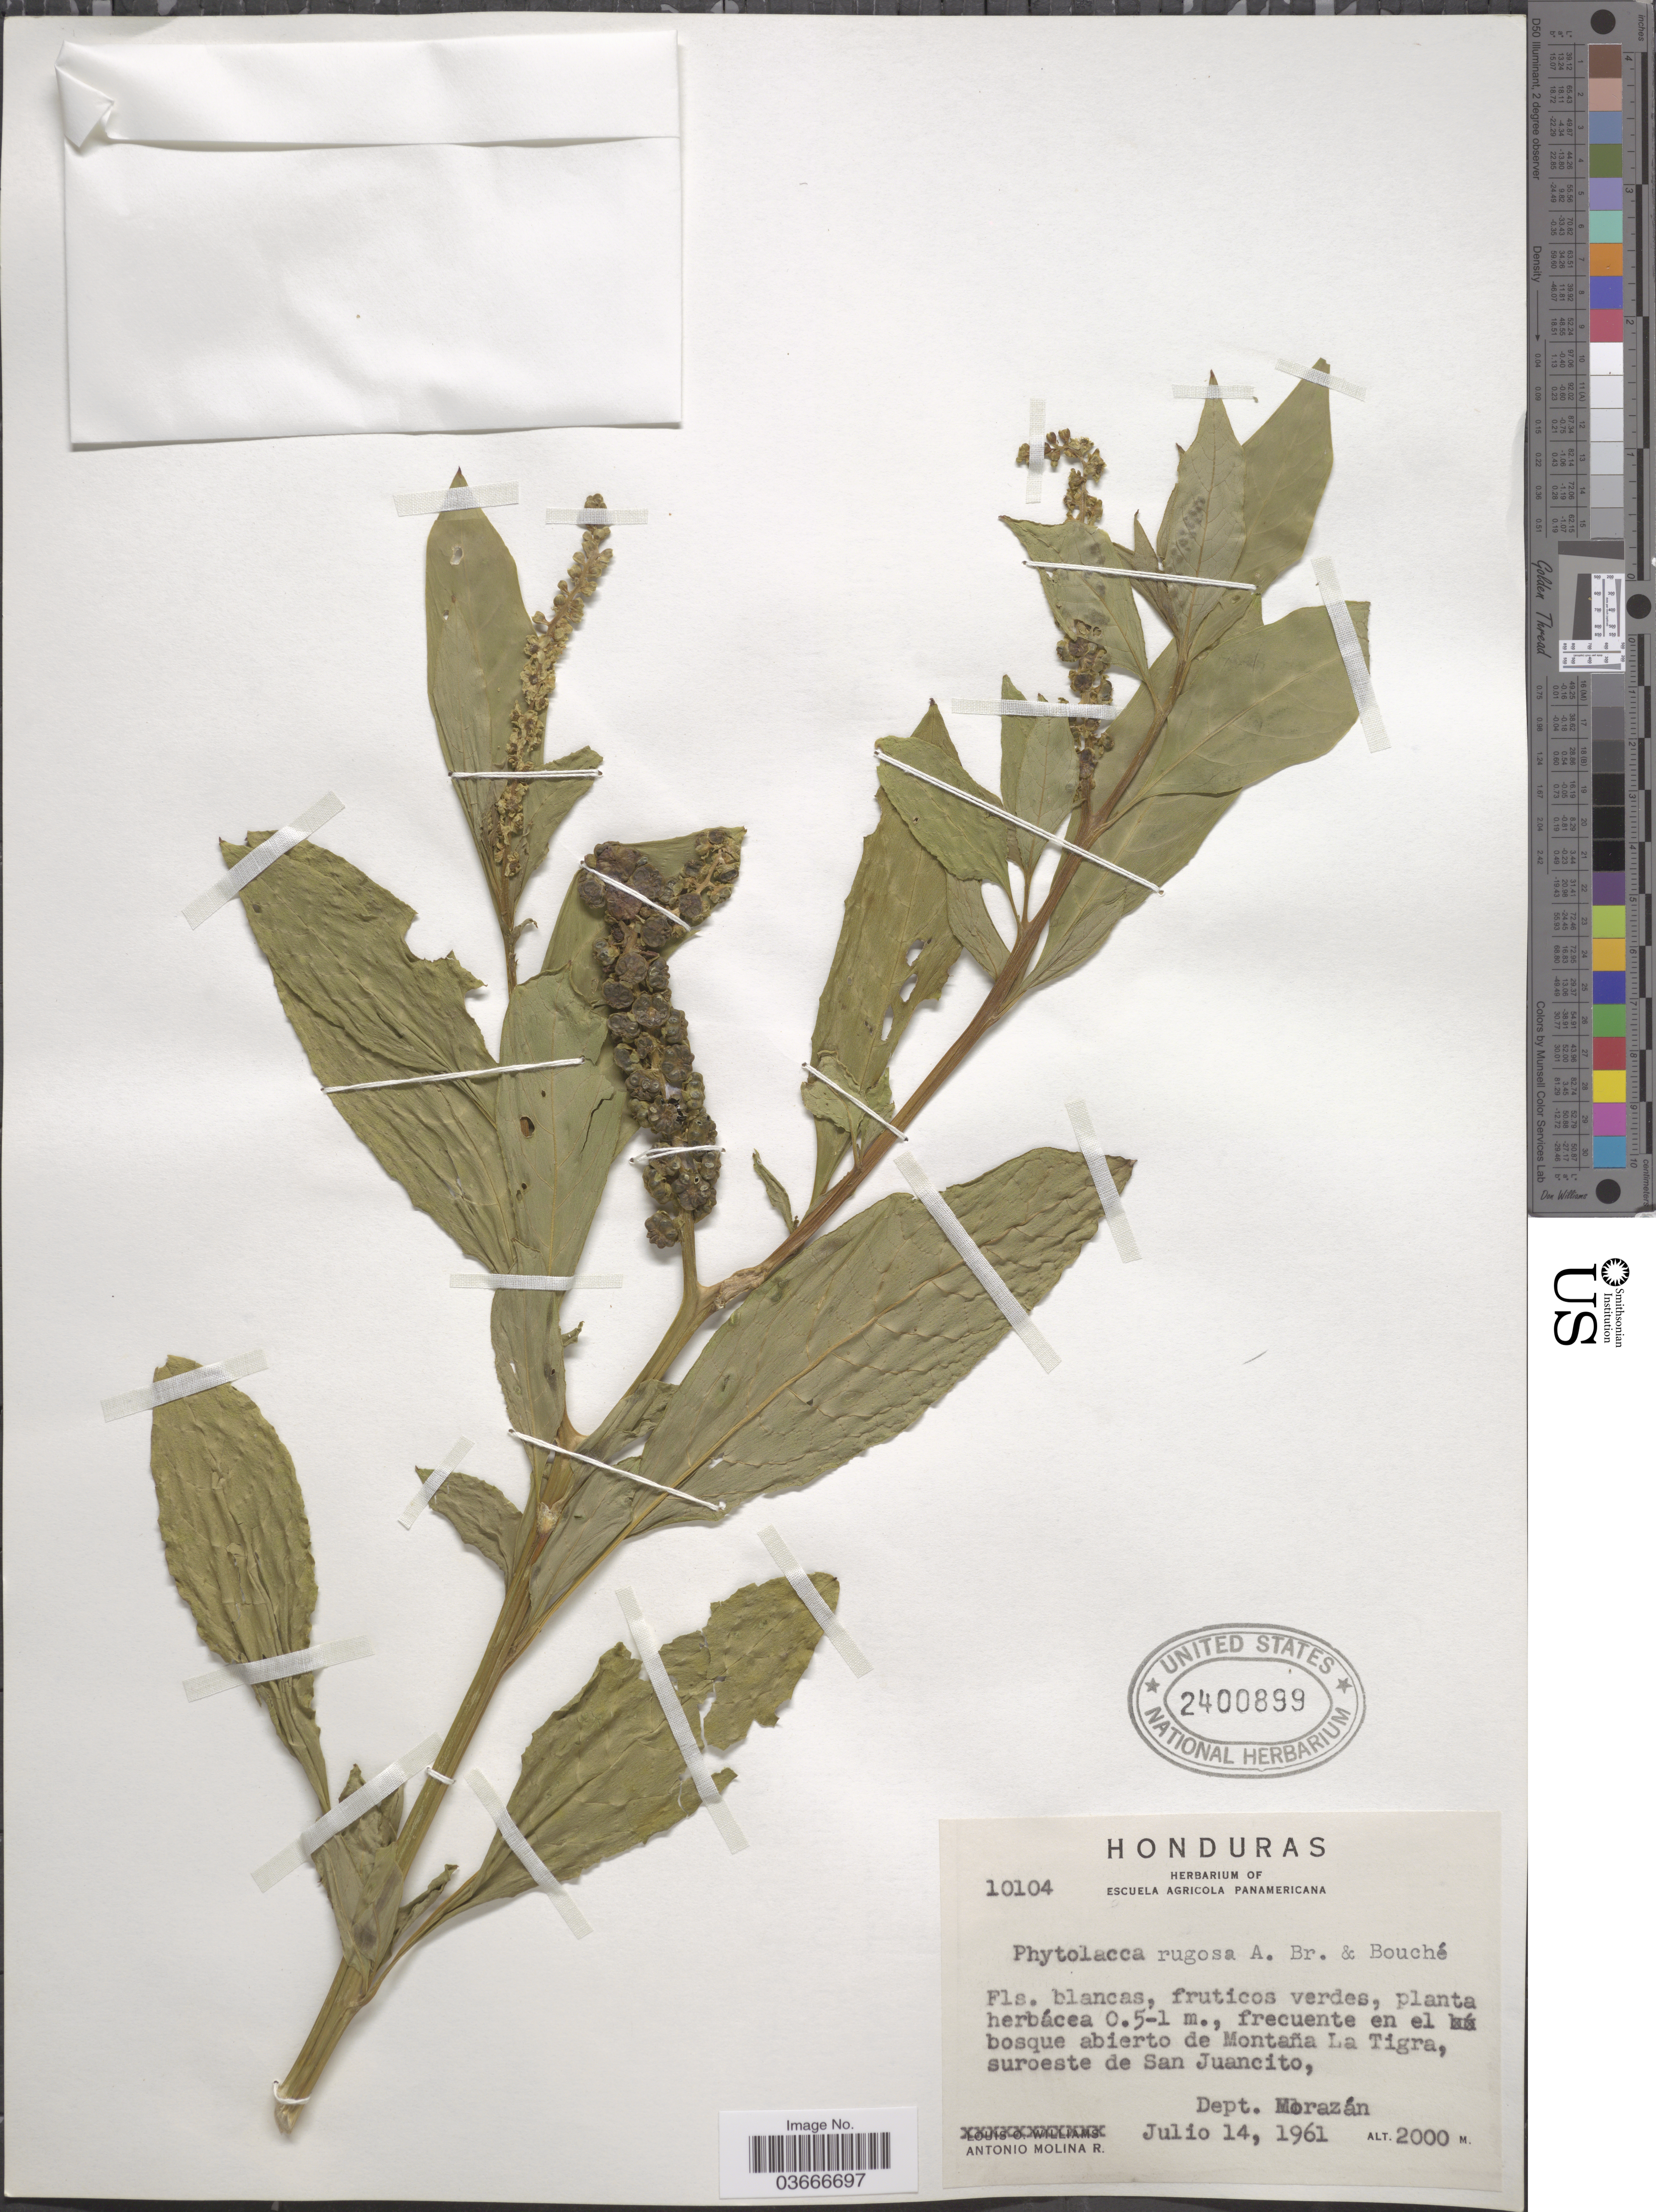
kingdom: Plantae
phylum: Tracheophyta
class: Magnoliopsida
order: Caryophyllales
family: Phytolaccaceae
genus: Phytolacca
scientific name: Phytolacca rugosa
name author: A. Braun & C.D. Bouché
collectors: A. Molina R.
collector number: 10104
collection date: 1961-07-14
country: Honduras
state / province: Fco. Morazán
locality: En el bosque abierto de Montaña La Tigra, suroeste de San Juancito, Dept. Morazán.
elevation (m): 2000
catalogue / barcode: US 2400899